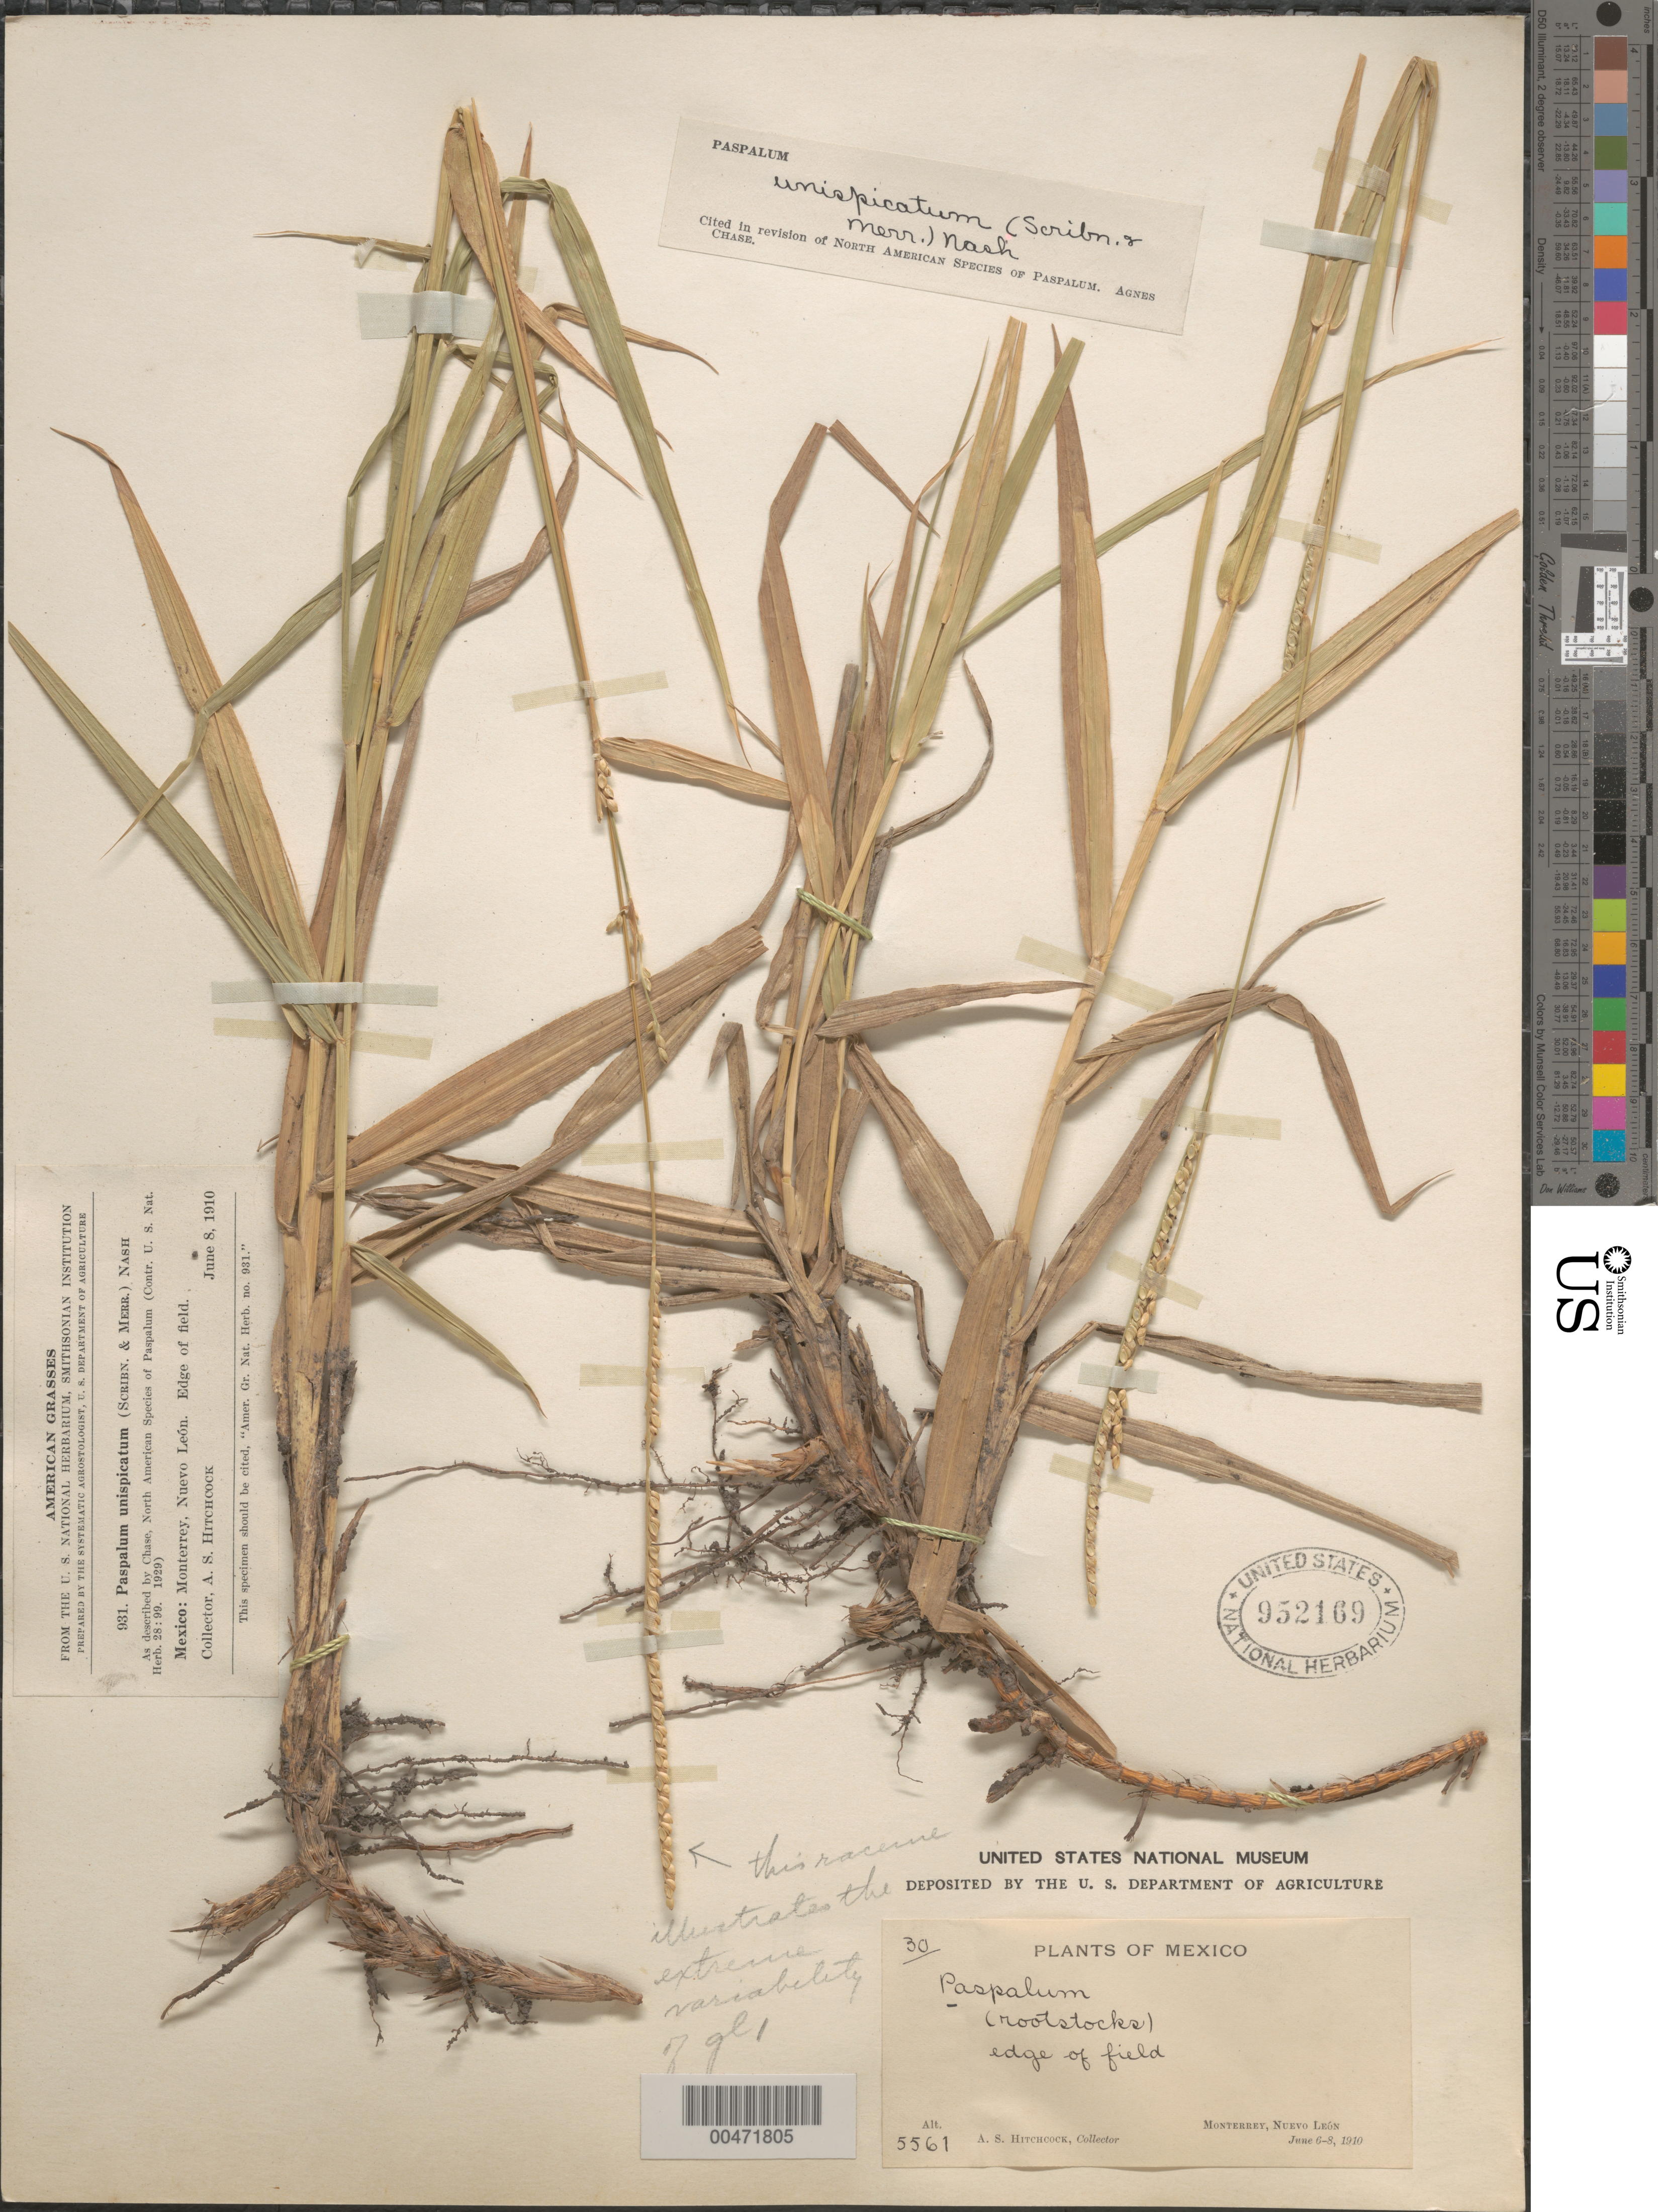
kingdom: Plantae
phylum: Tracheophyta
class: Liliopsida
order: Poales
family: Poaceae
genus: Paspalum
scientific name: Paspalum unispicatum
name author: (Scribn. & Merr.) Nash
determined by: Chase, [M.] Agnes, (US)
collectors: A. S. Hitchcock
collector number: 5561/931/30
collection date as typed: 6 Jun 1910 to 8 Jun 1910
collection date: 1910-06-06/1910-06-08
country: Mexico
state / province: Nuevo León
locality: Monterrey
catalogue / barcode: US 952169